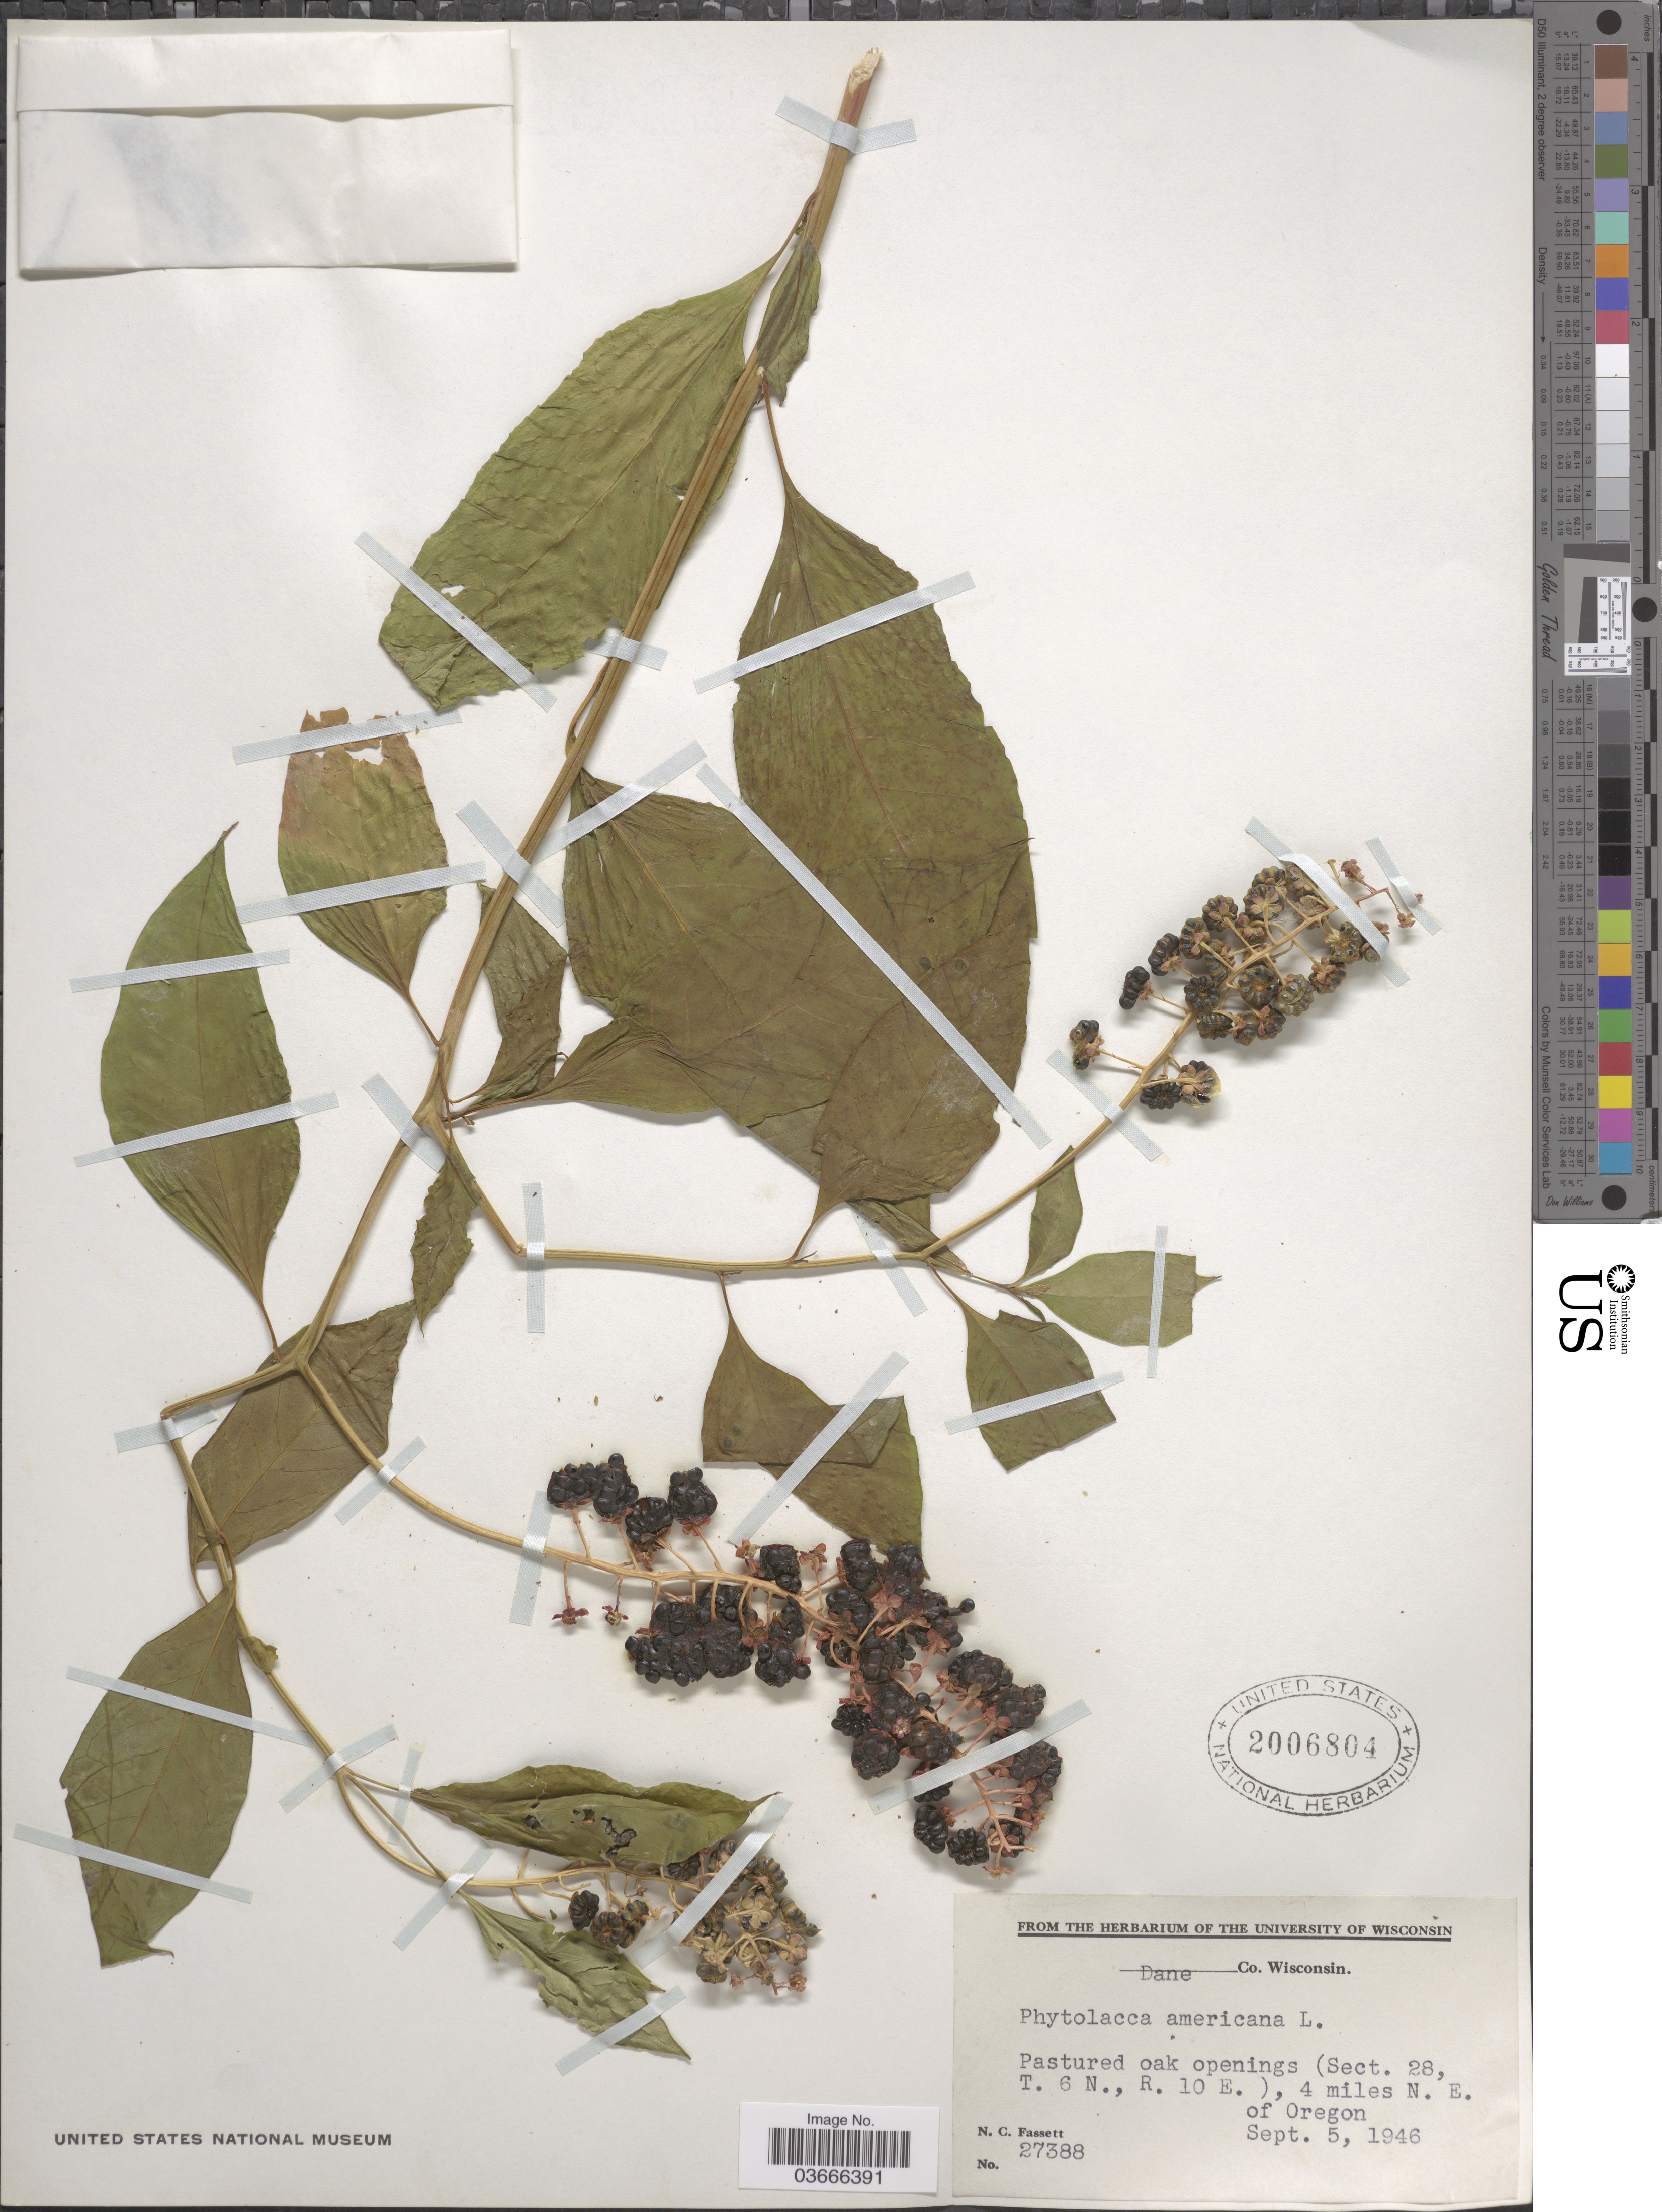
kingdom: Plantae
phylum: Tracheophyta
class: Magnoliopsida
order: Caryophyllales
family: Phytolaccaceae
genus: Phytolacca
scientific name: Phytolacca americana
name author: L.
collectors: N. C. Fassett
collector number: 27388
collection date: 1946-09-05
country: United States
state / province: Wisconsin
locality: Dane Co. Pastured oak openings (Sect. 28, T. 6 N., R. 10 E.), 4 miles N. E. of Oregon.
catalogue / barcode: US 2006804